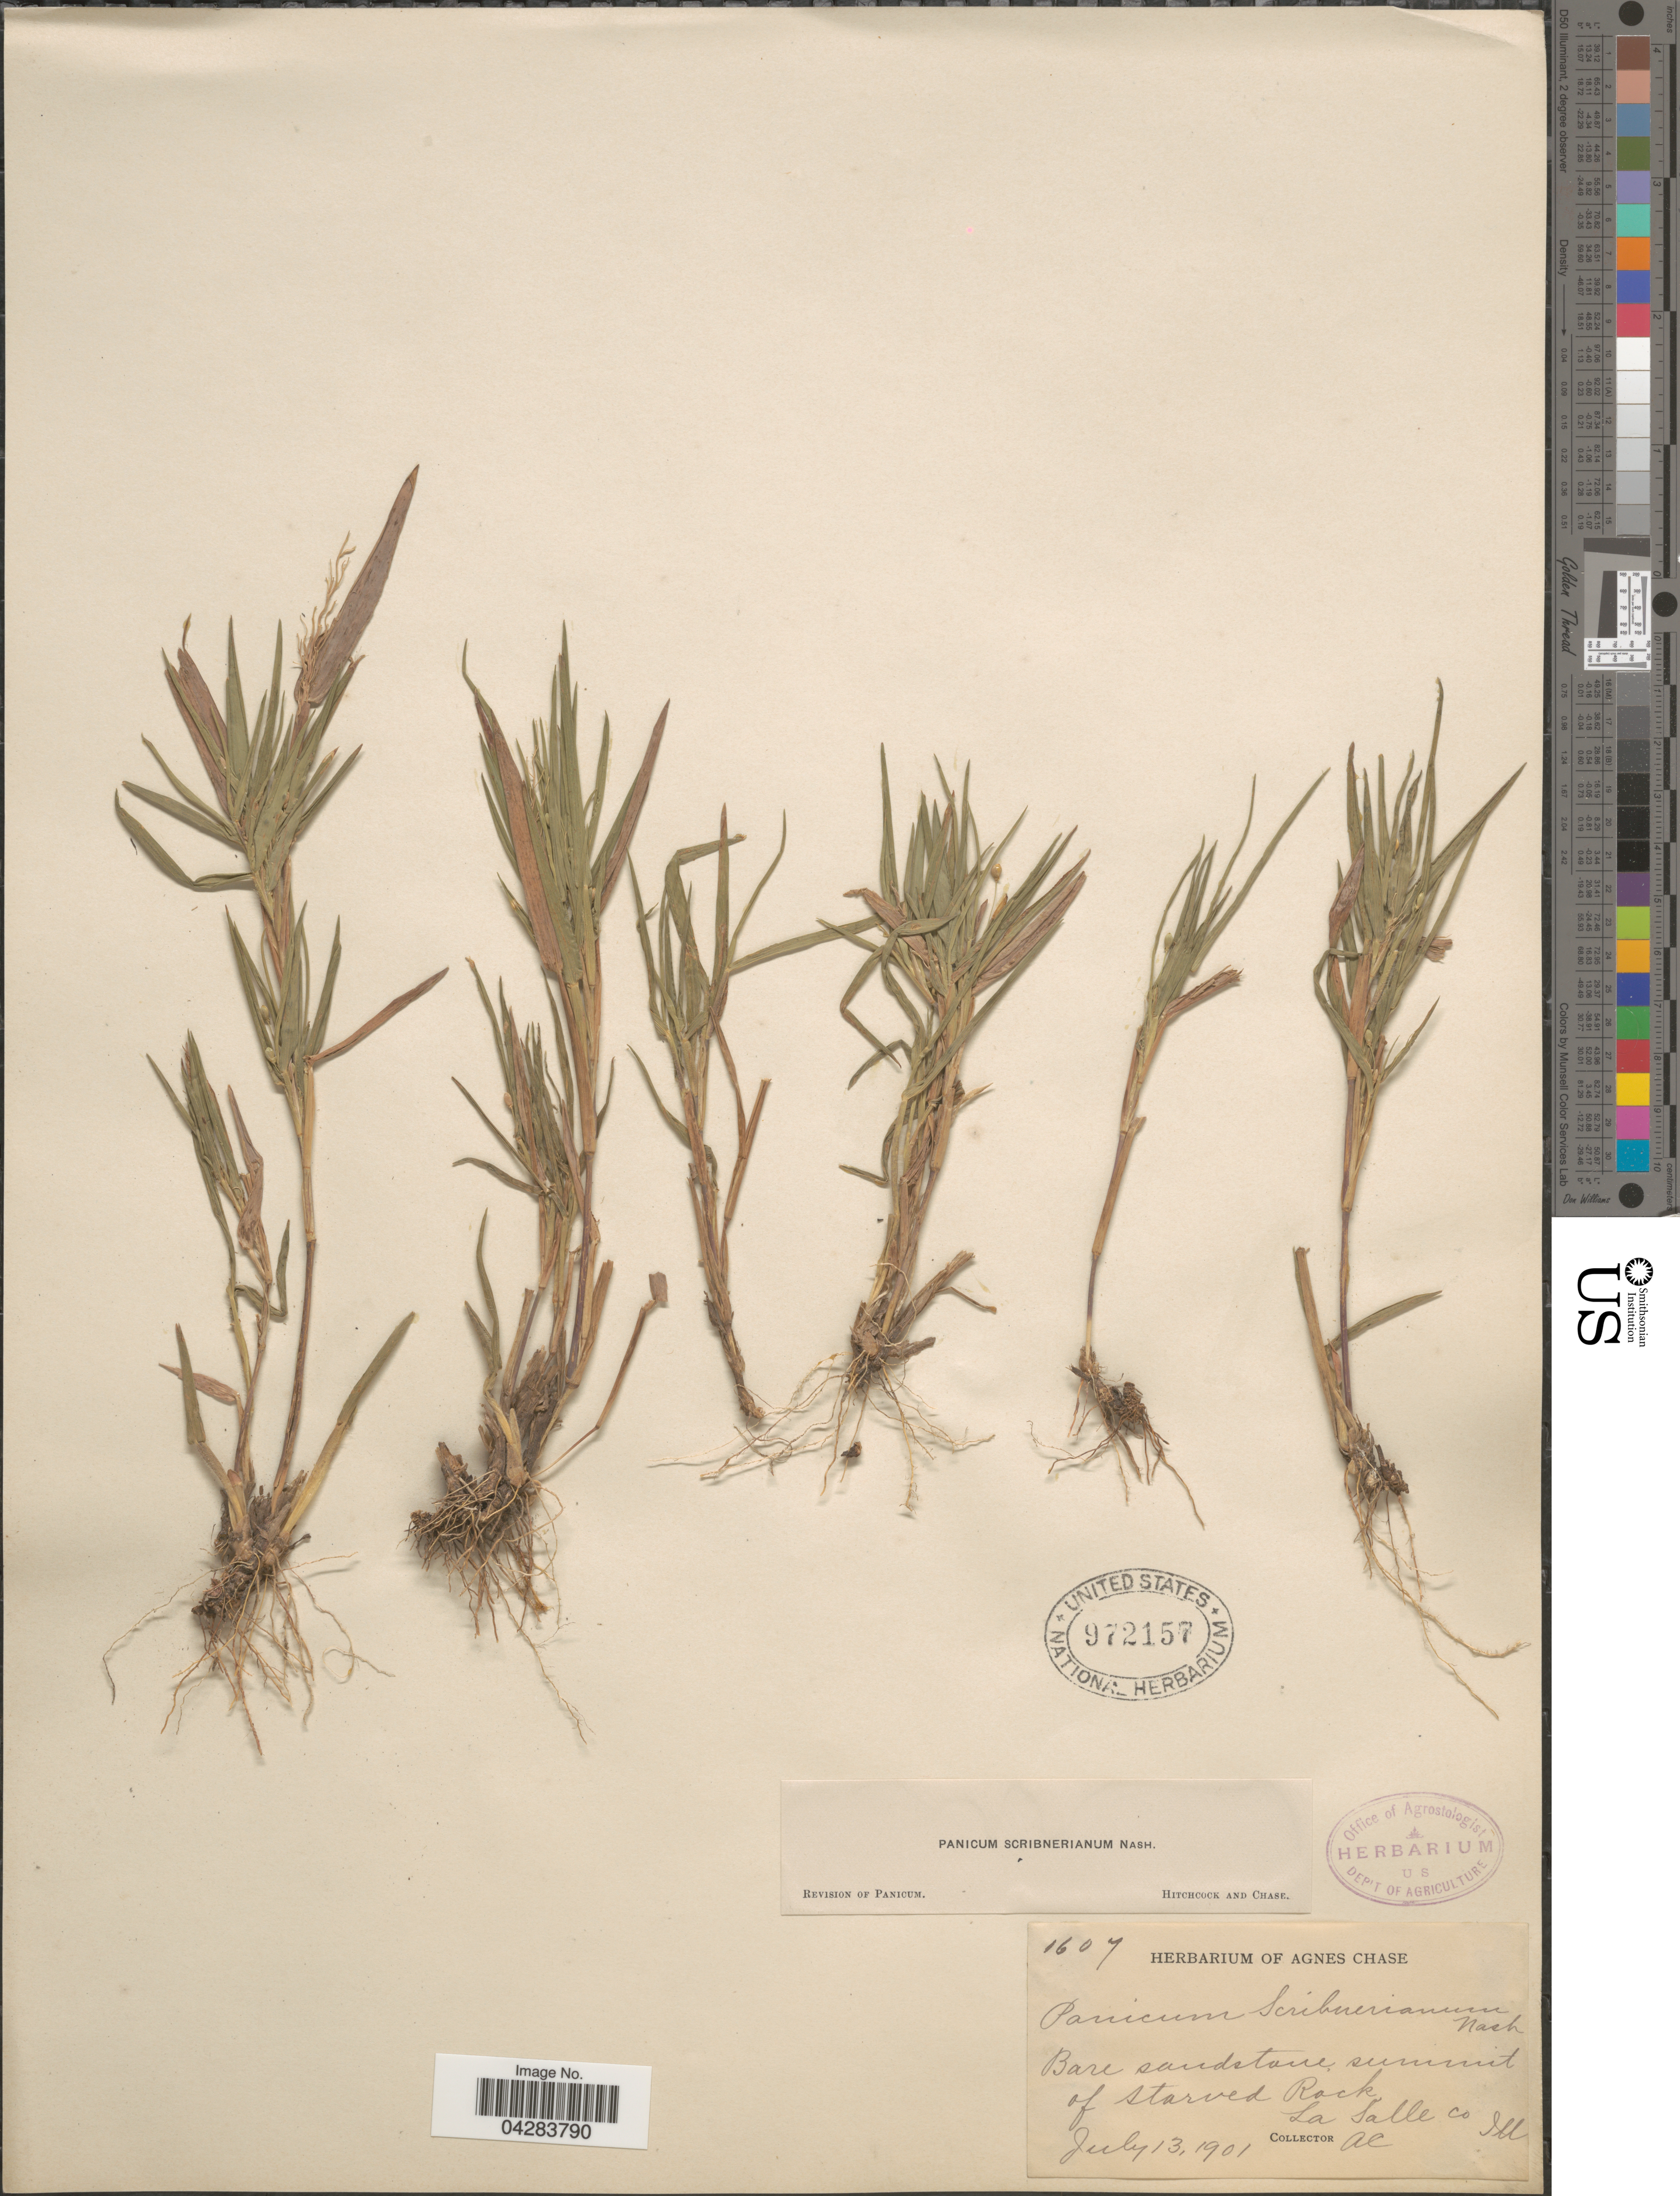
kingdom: Plantae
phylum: Tracheophyta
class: Liliopsida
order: Poales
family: Poaceae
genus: Dichanthelium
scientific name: Dichanthelium oligosanthes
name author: (Schult.) Gould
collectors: A. Chase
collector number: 1607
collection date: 1901-07-13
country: United States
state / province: Illinois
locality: Bare sandstone summit of Starved Rock. La Salle CO..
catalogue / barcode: US 972157